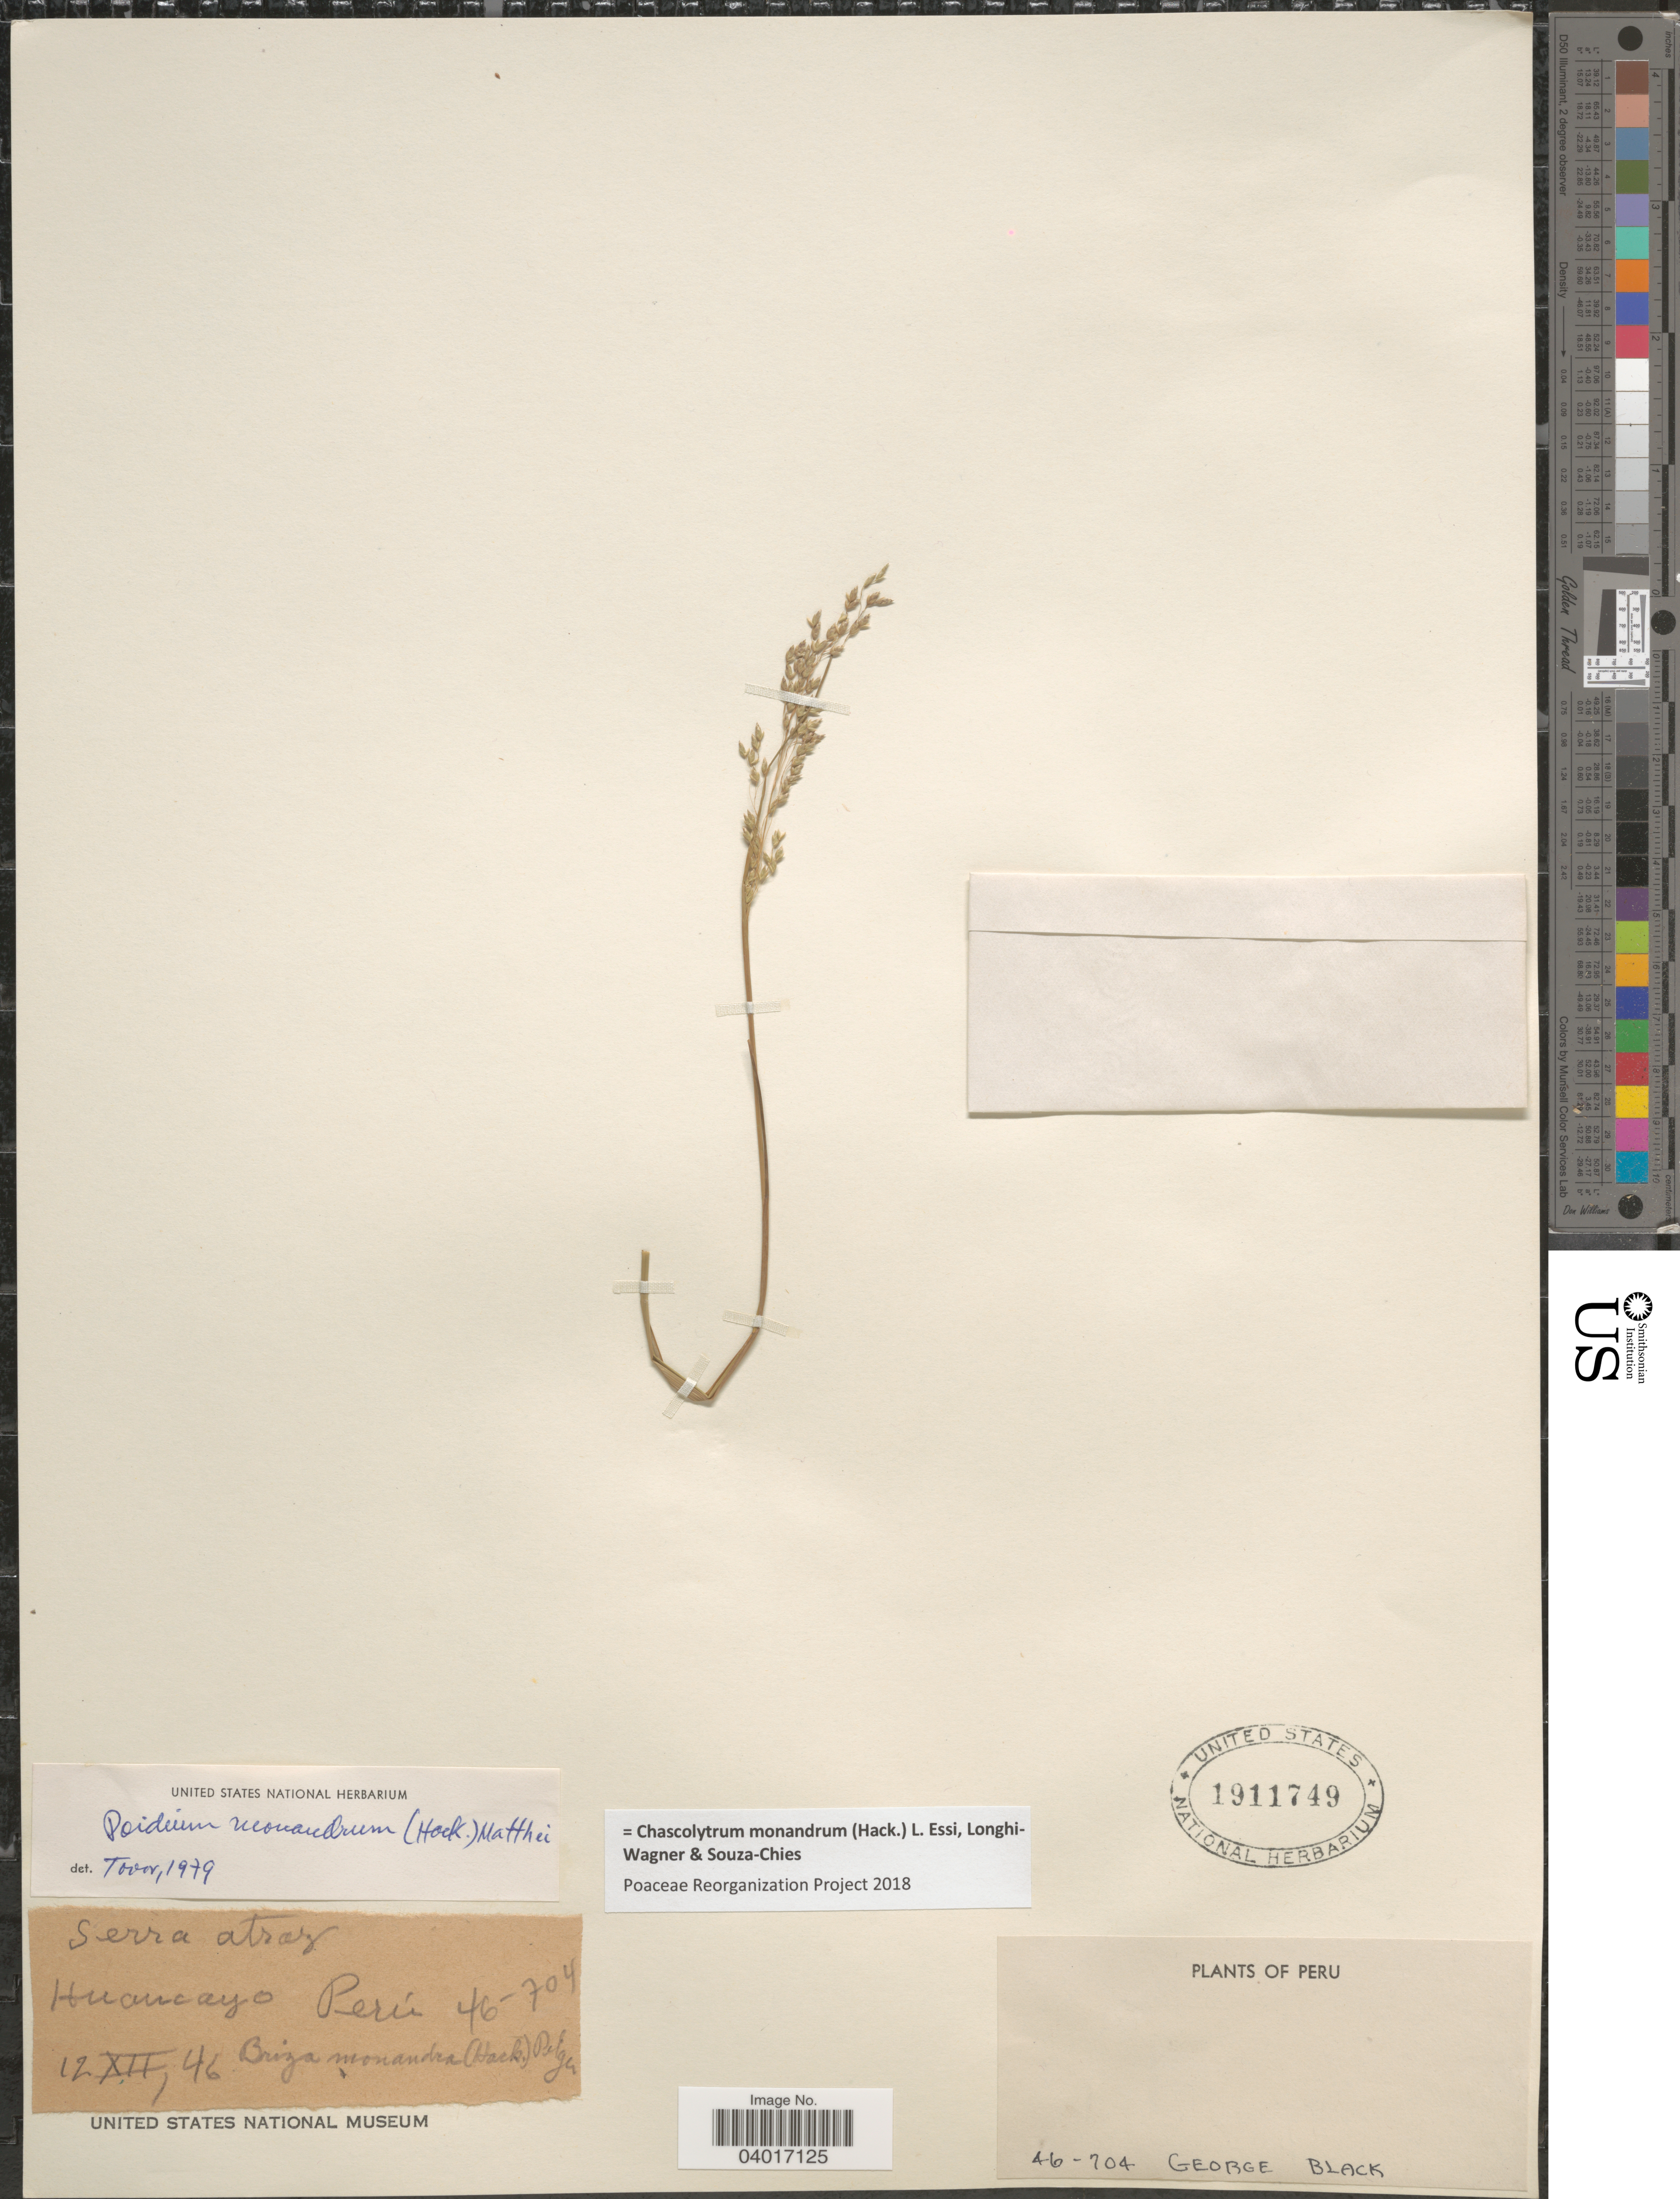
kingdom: Plantae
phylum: Tracheophyta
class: Liliopsida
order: Poales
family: Poaceae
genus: Chascolytrum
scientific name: Chascolytrum monandrum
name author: (Hack.) L. Essi et al.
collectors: G. A. Black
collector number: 46-704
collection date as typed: Transcribed d/m/y: 12/12/46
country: Peru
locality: Huancayo.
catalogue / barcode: US 1911749